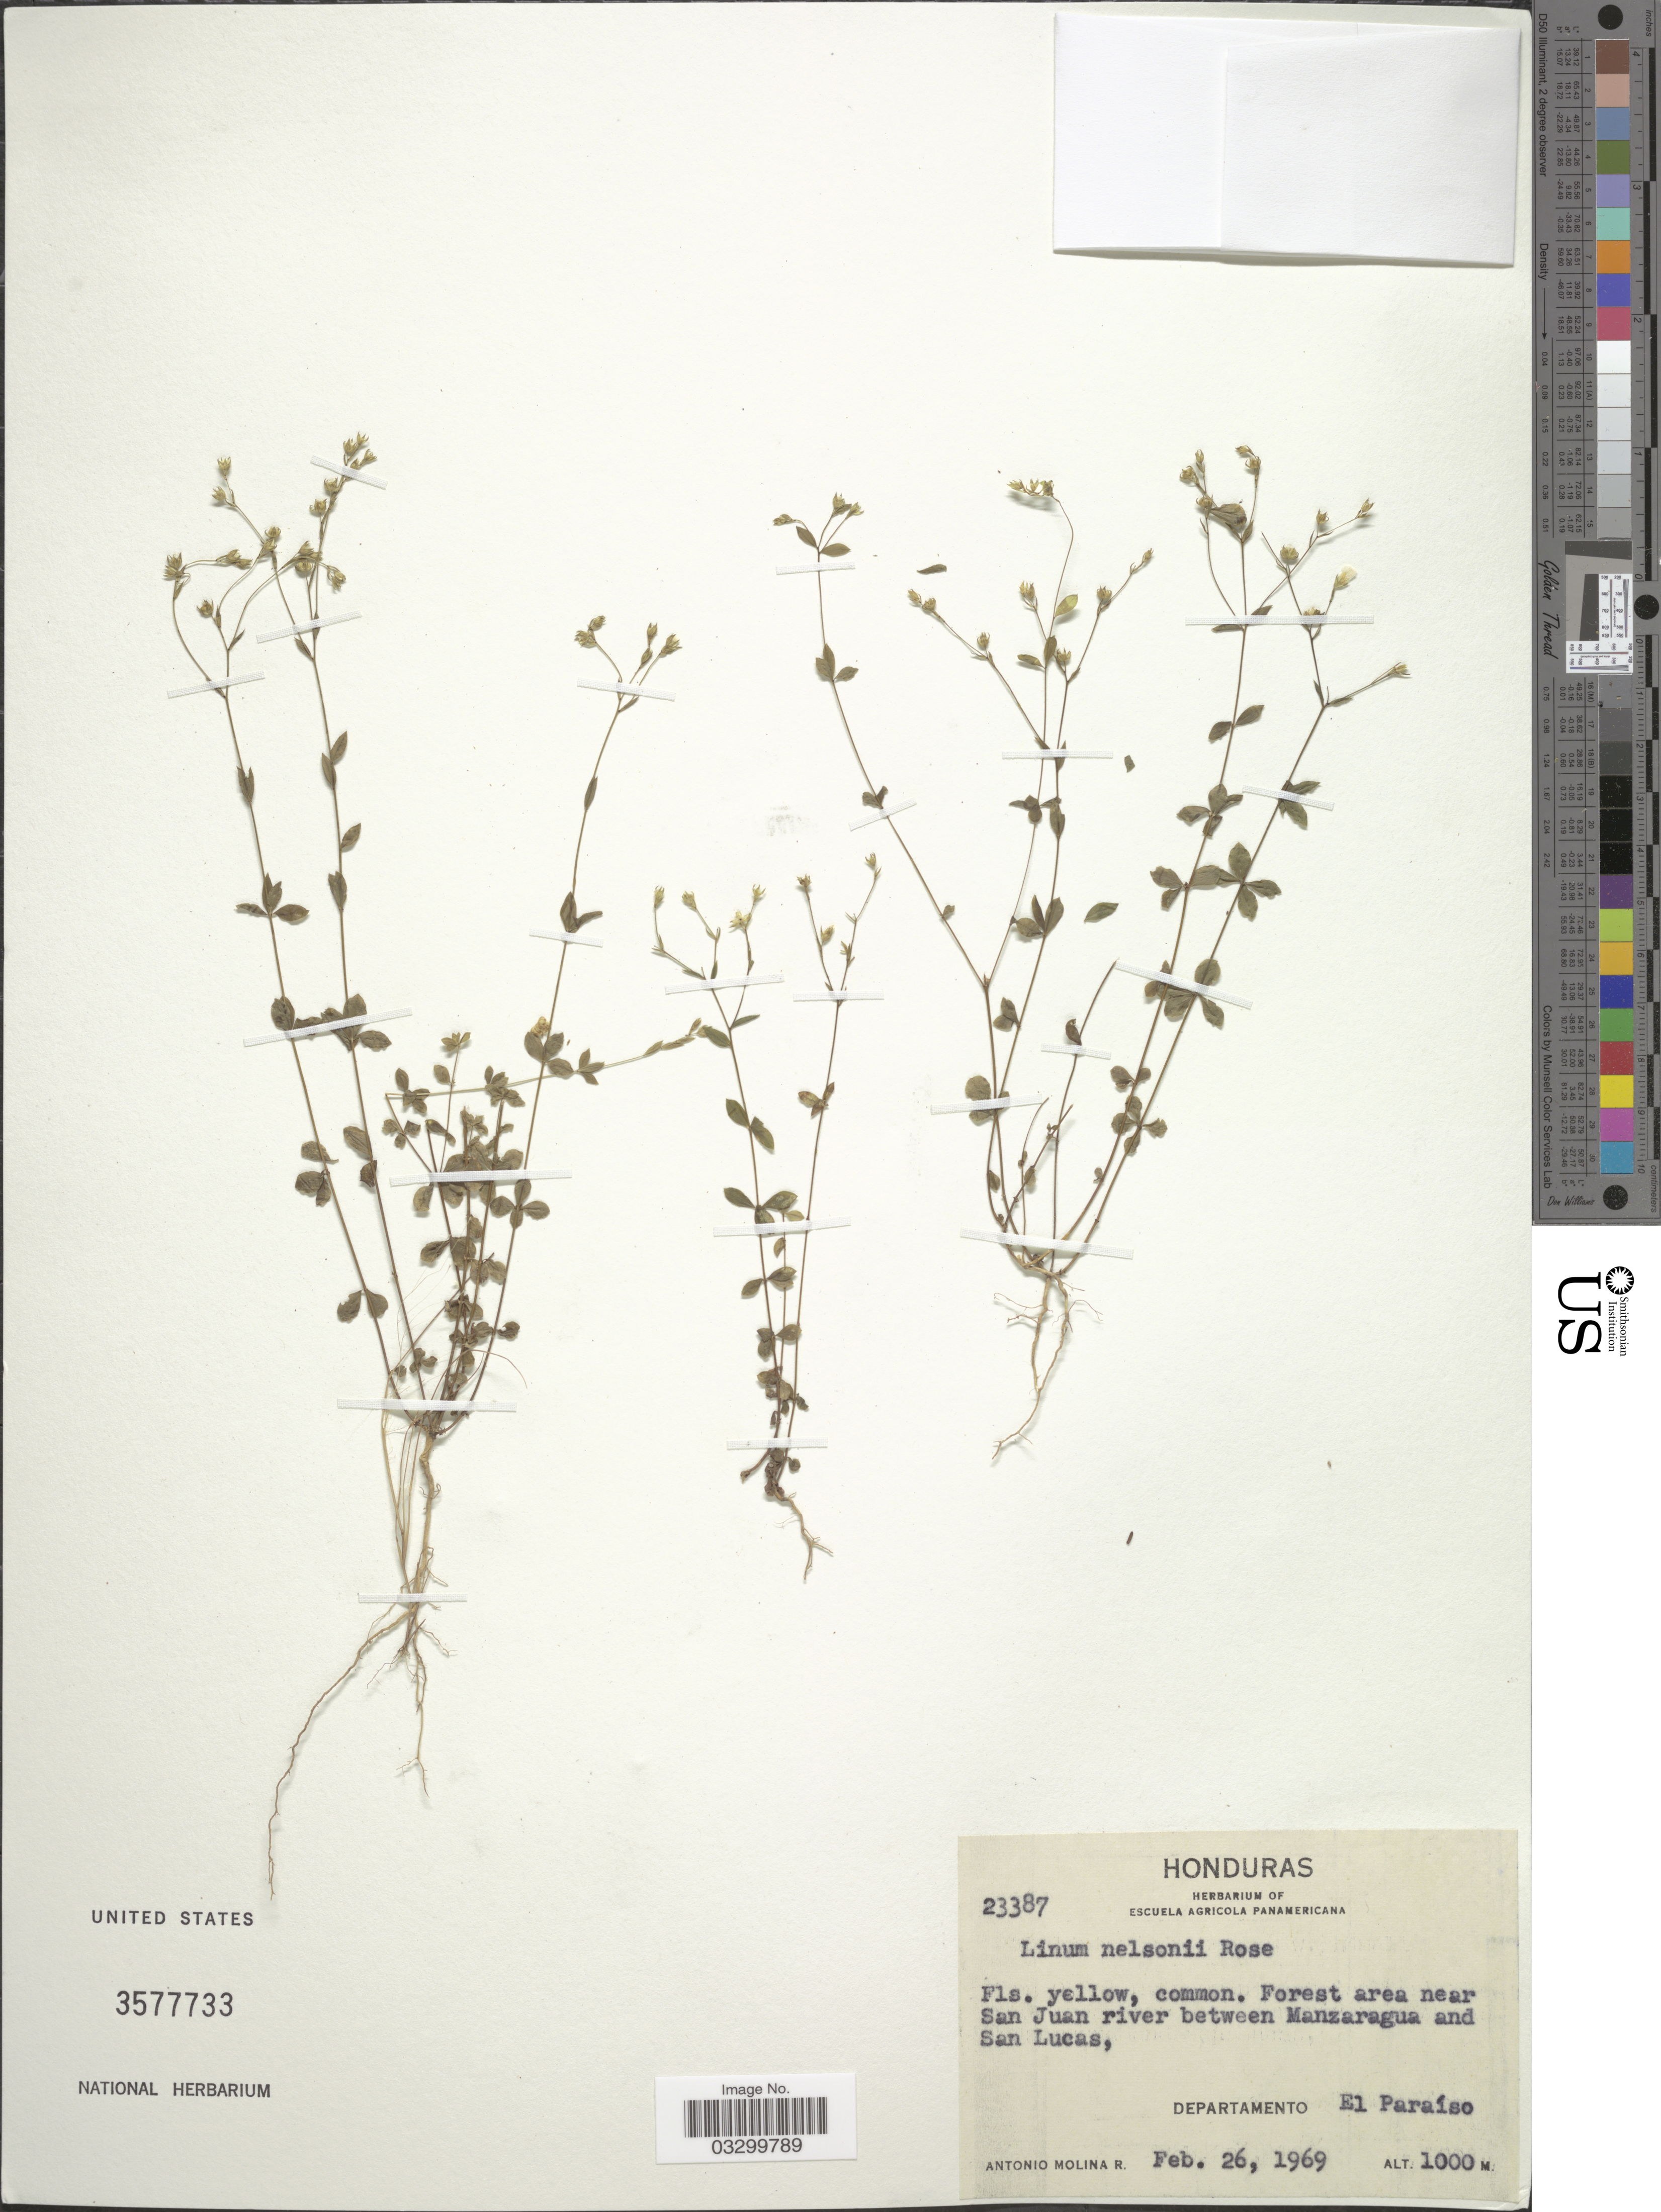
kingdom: Plantae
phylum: Tracheophyta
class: Magnoliopsida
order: Malpighiales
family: Linaceae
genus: Linum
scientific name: Linum nelsonii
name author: Rose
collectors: A. Molina R.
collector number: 23387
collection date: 1969-02-26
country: Honduras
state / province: El Paraíso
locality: Forest area near San Juan river between Manzaragua and San Lucas. Departamento El Paraíso.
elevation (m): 1000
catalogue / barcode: US 3577733